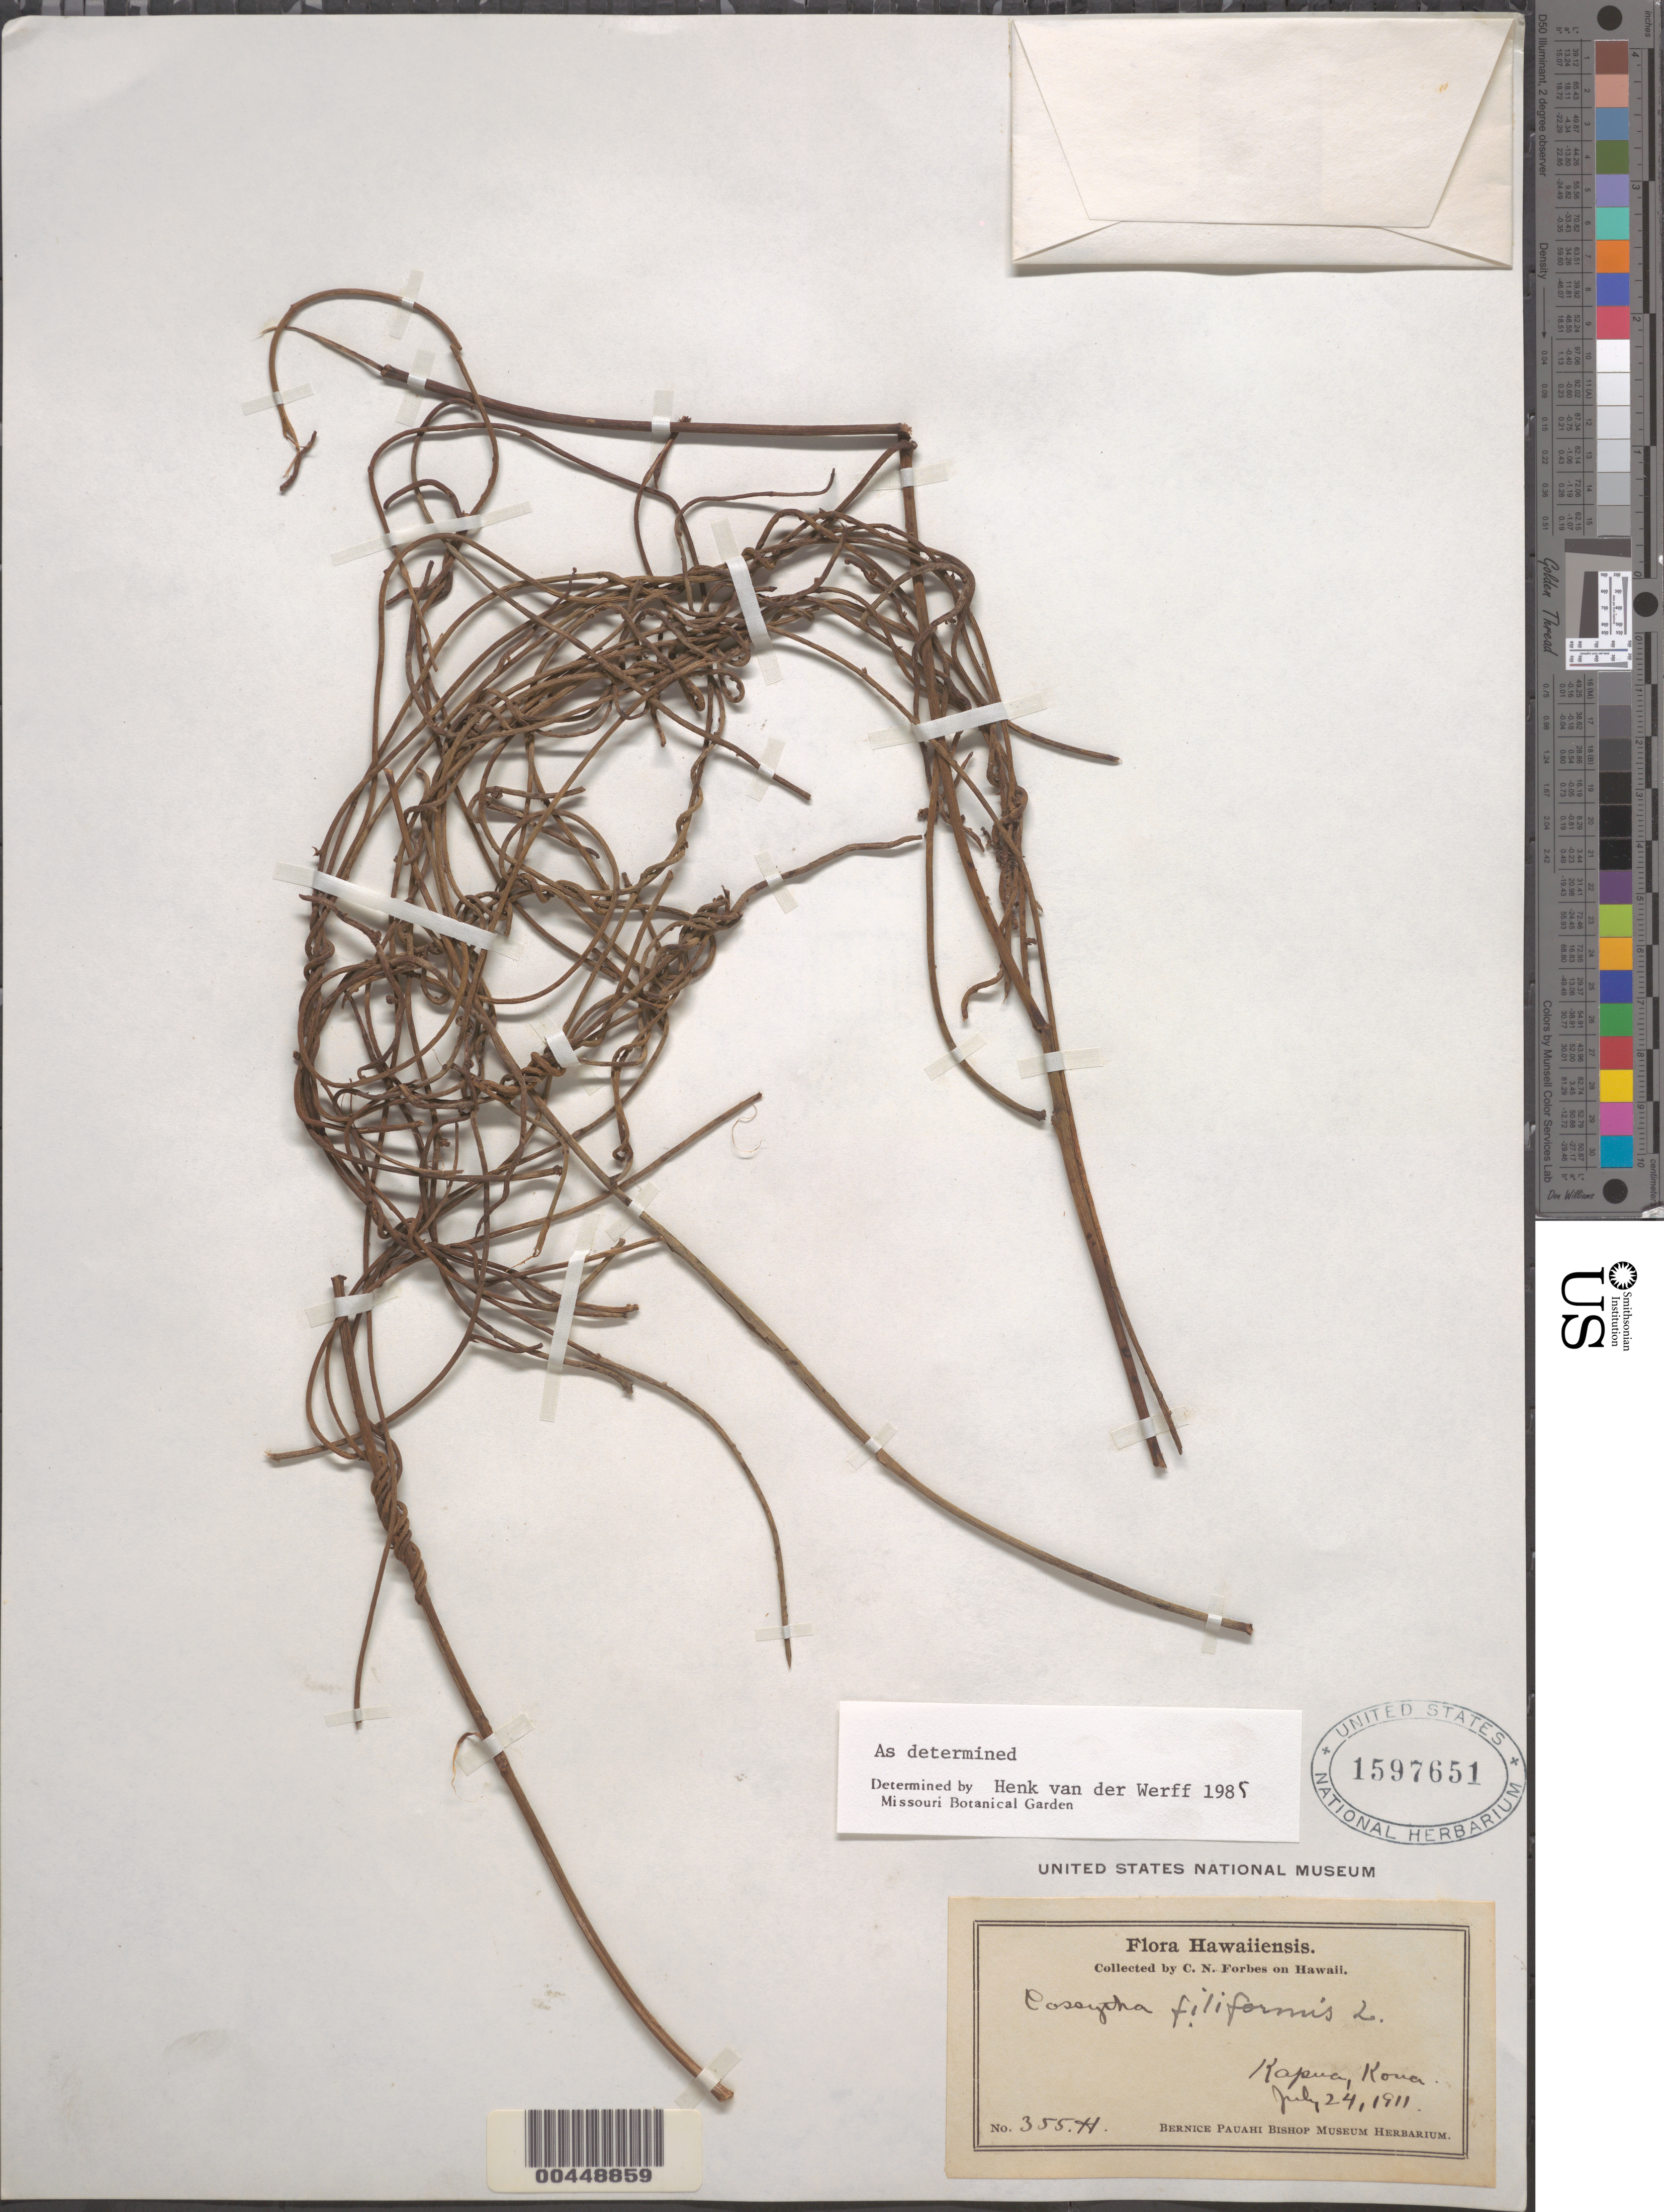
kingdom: Plantae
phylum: Tracheophyta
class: Magnoliopsida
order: Laurales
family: Lauraceae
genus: Cassytha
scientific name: Cassytha filiformis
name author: L.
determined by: van der Werff, H., (MO), Missouri Botanical Garden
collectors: C. N. Forbes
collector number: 355.H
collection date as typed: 24 Jul 1911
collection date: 1911-07-24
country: United States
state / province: Hawaii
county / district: Hawaii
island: Hawaii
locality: Kapua, Kona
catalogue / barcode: US 1597651